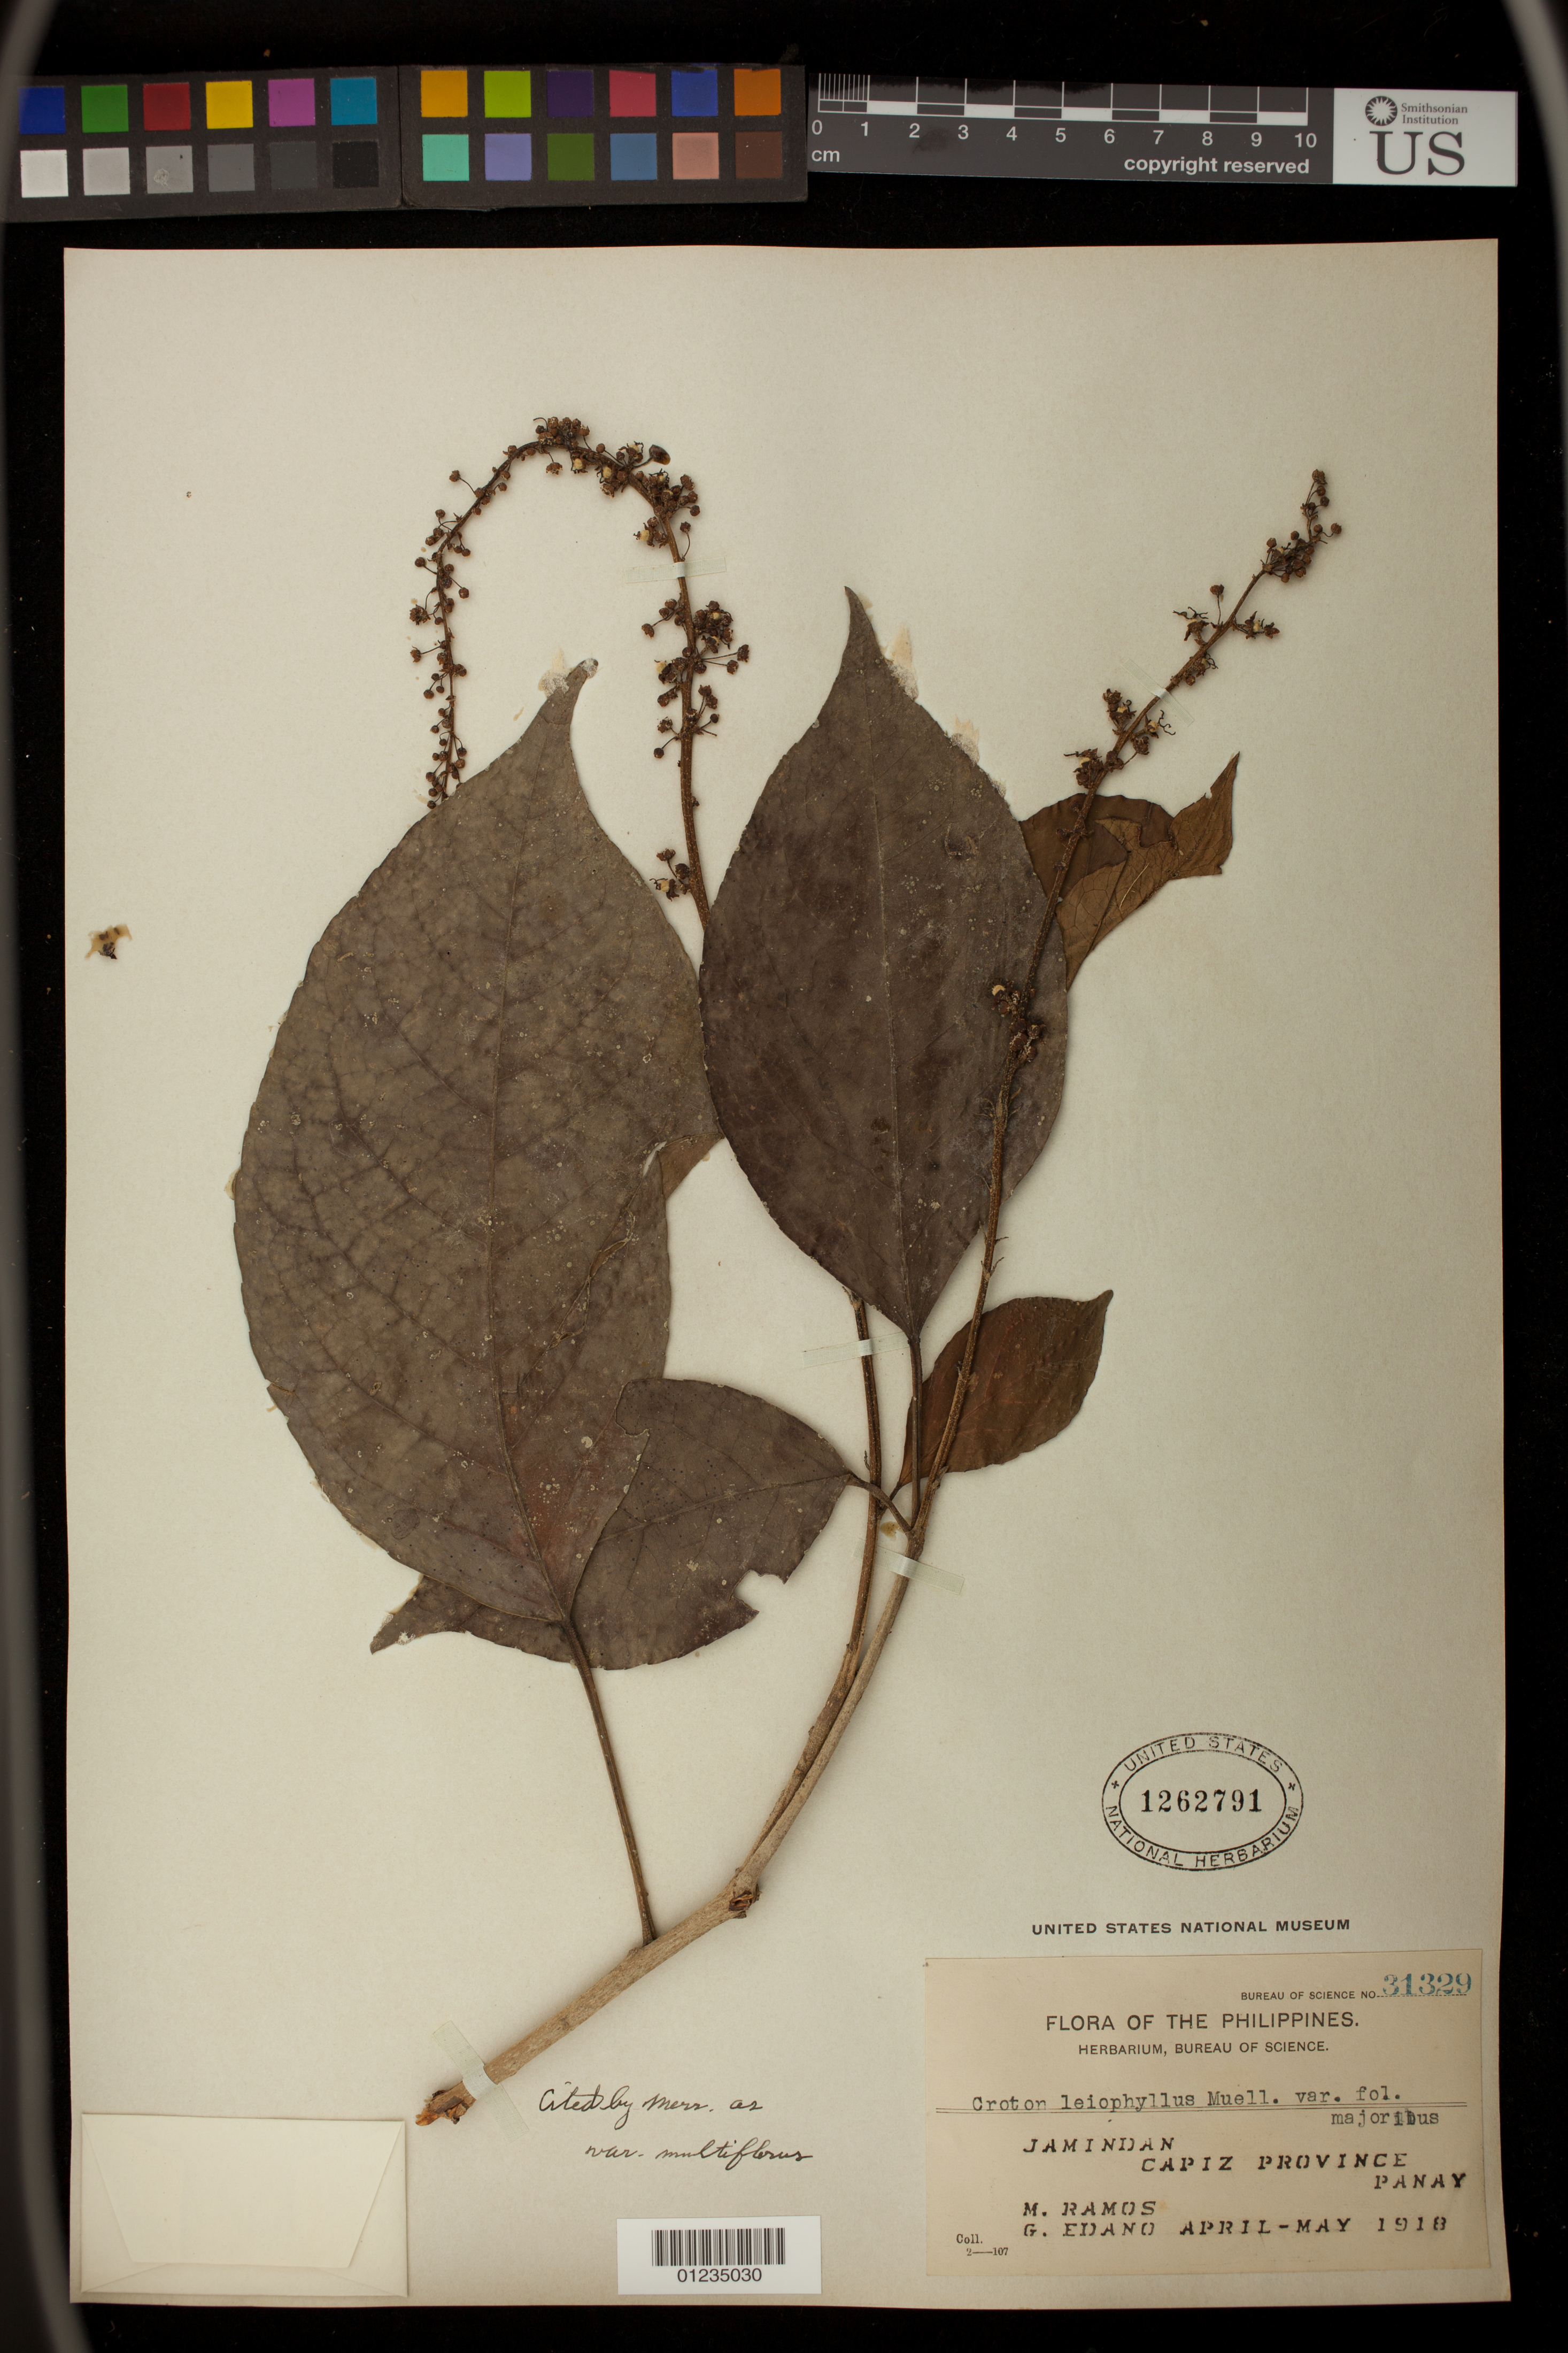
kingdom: Plantae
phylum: Tracheophyta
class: Magnoliopsida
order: Malpighiales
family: Euphorbiaceae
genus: Croton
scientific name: Croton leiophyllus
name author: Müll. Arg.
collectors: G. Edaño & G. Edaño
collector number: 31329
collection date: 1918-04/1918-05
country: Philippines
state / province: Western Visayas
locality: Jamindan, Capiz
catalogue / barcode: US 1262791